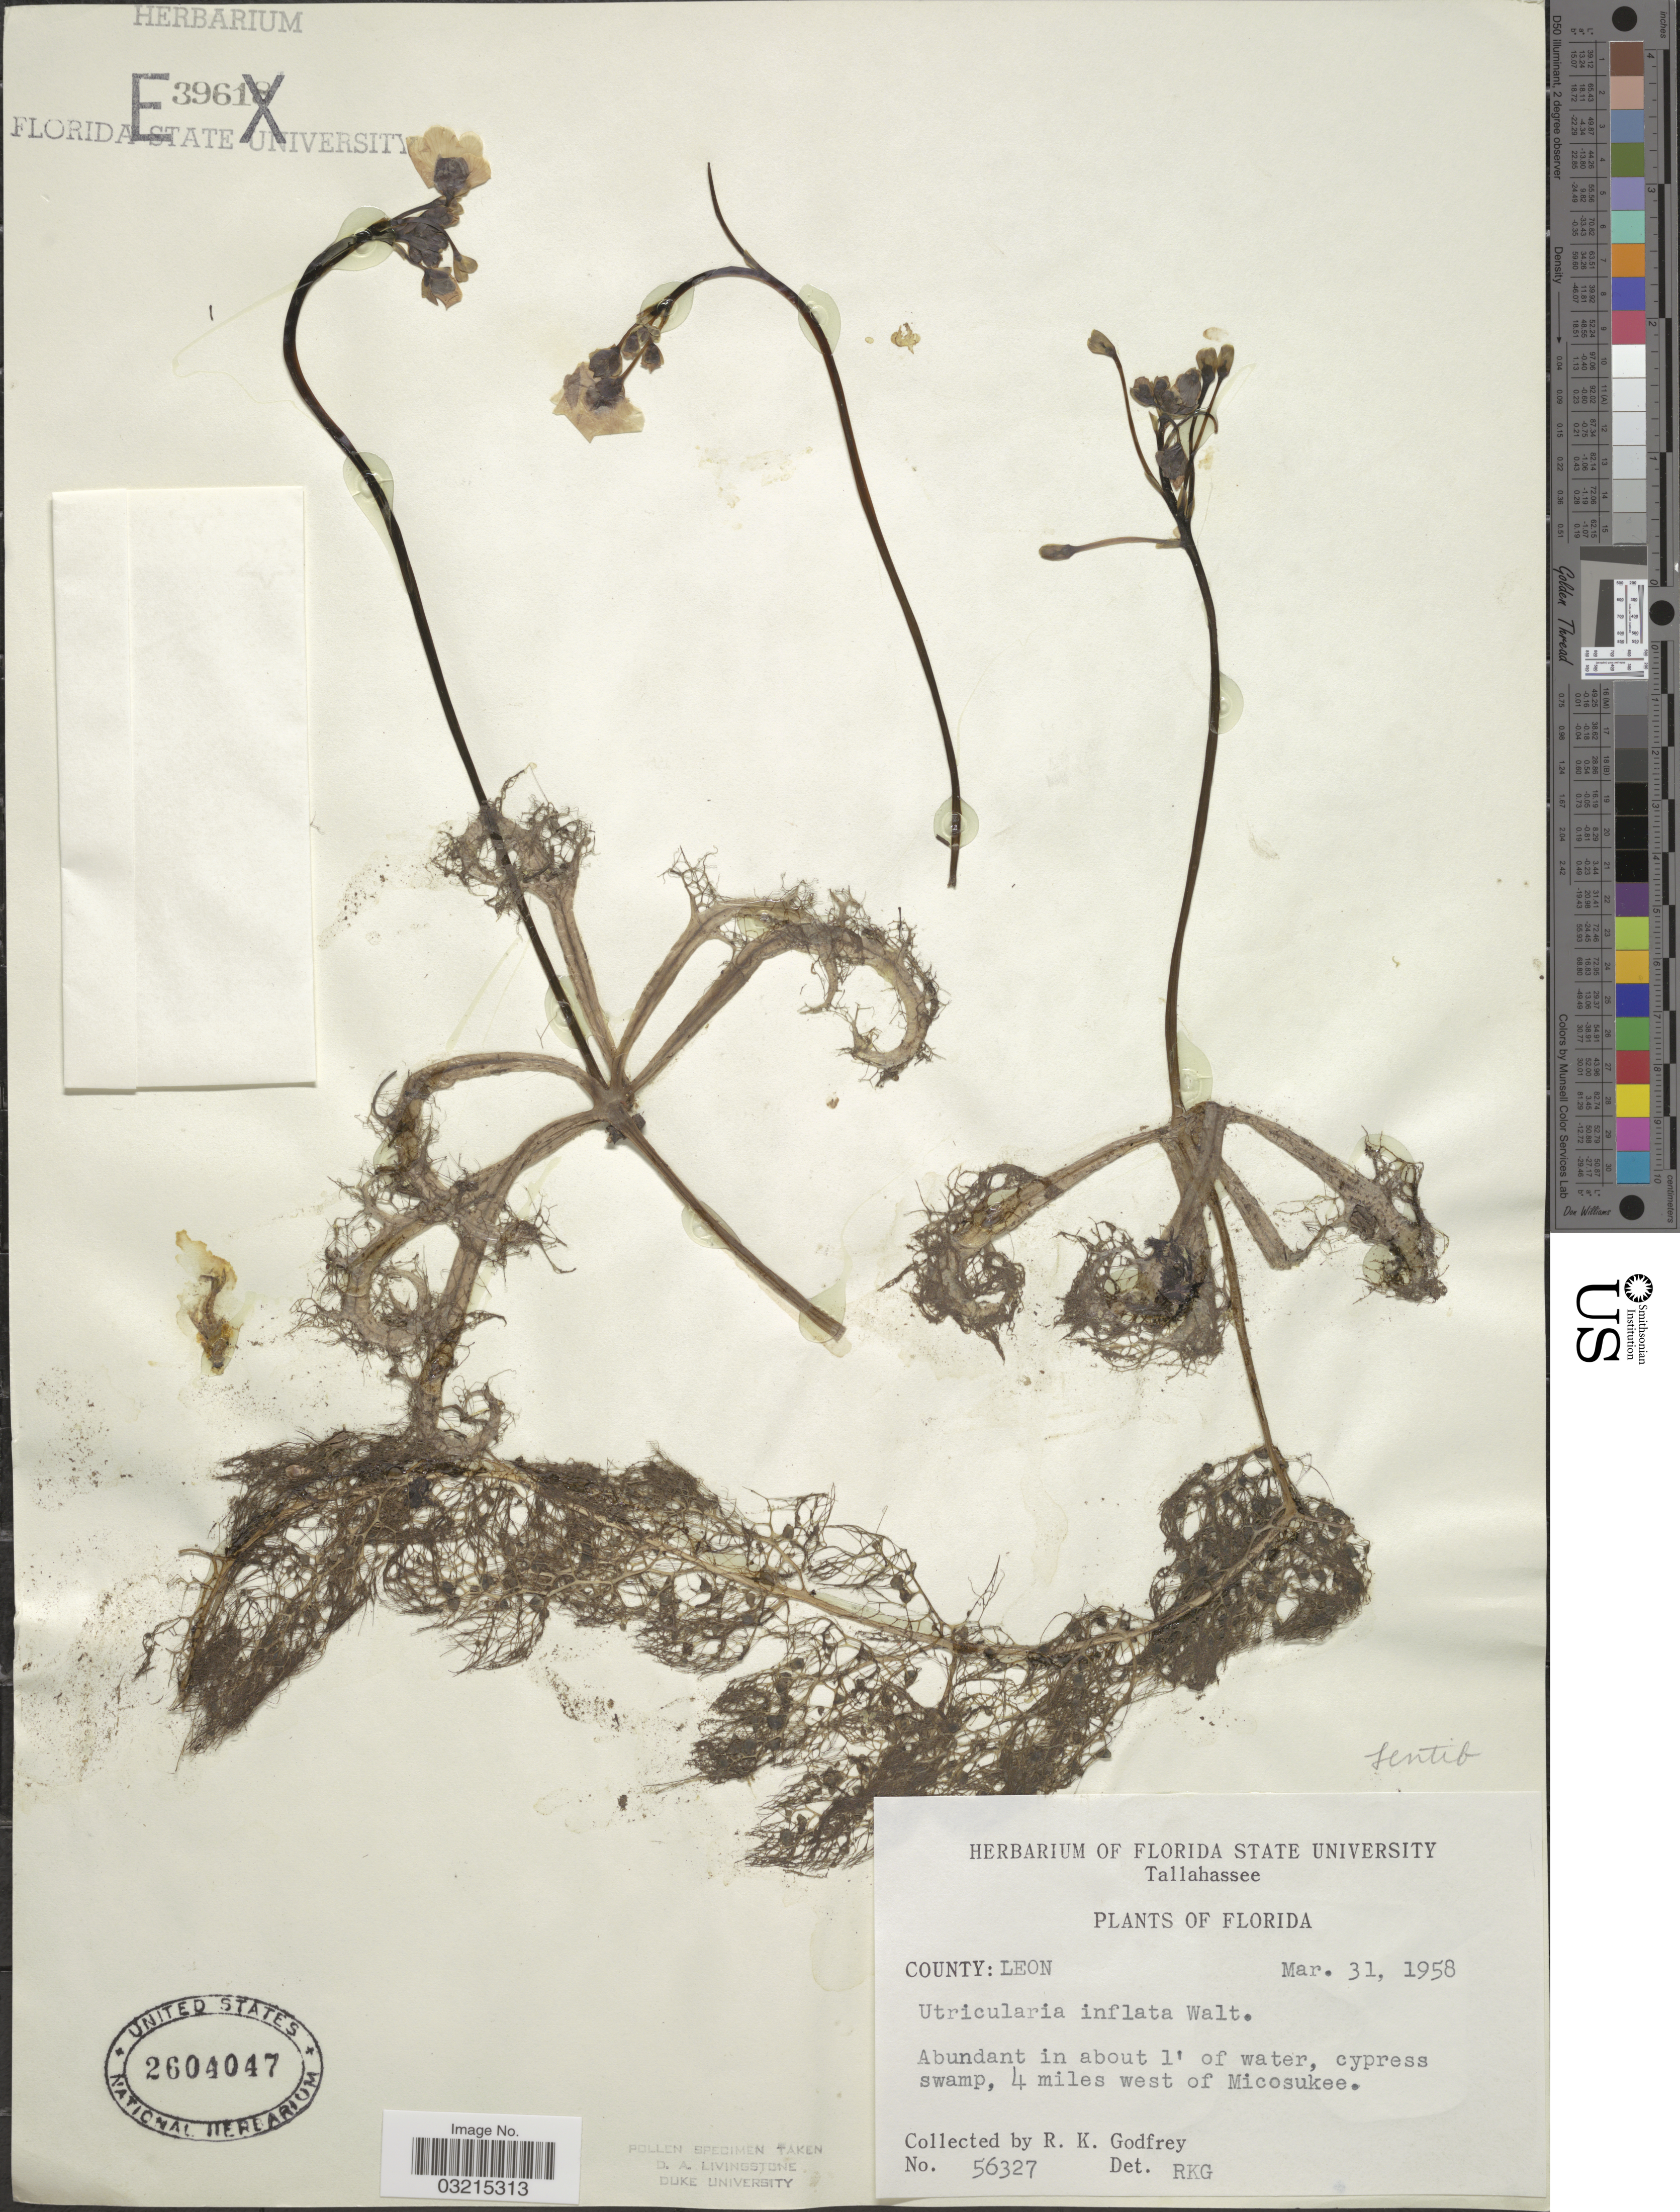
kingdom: Plantae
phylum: Tracheophyta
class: Magnoliopsida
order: Lamiales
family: Lentibulariaceae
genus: Utricularia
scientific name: Utricularia inflata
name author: Walter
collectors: R. K. Godfrey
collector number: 56327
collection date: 1958-03-31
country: United States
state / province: Florida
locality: County: Leon. 4 miles west of Micosukee.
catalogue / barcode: US 2604047